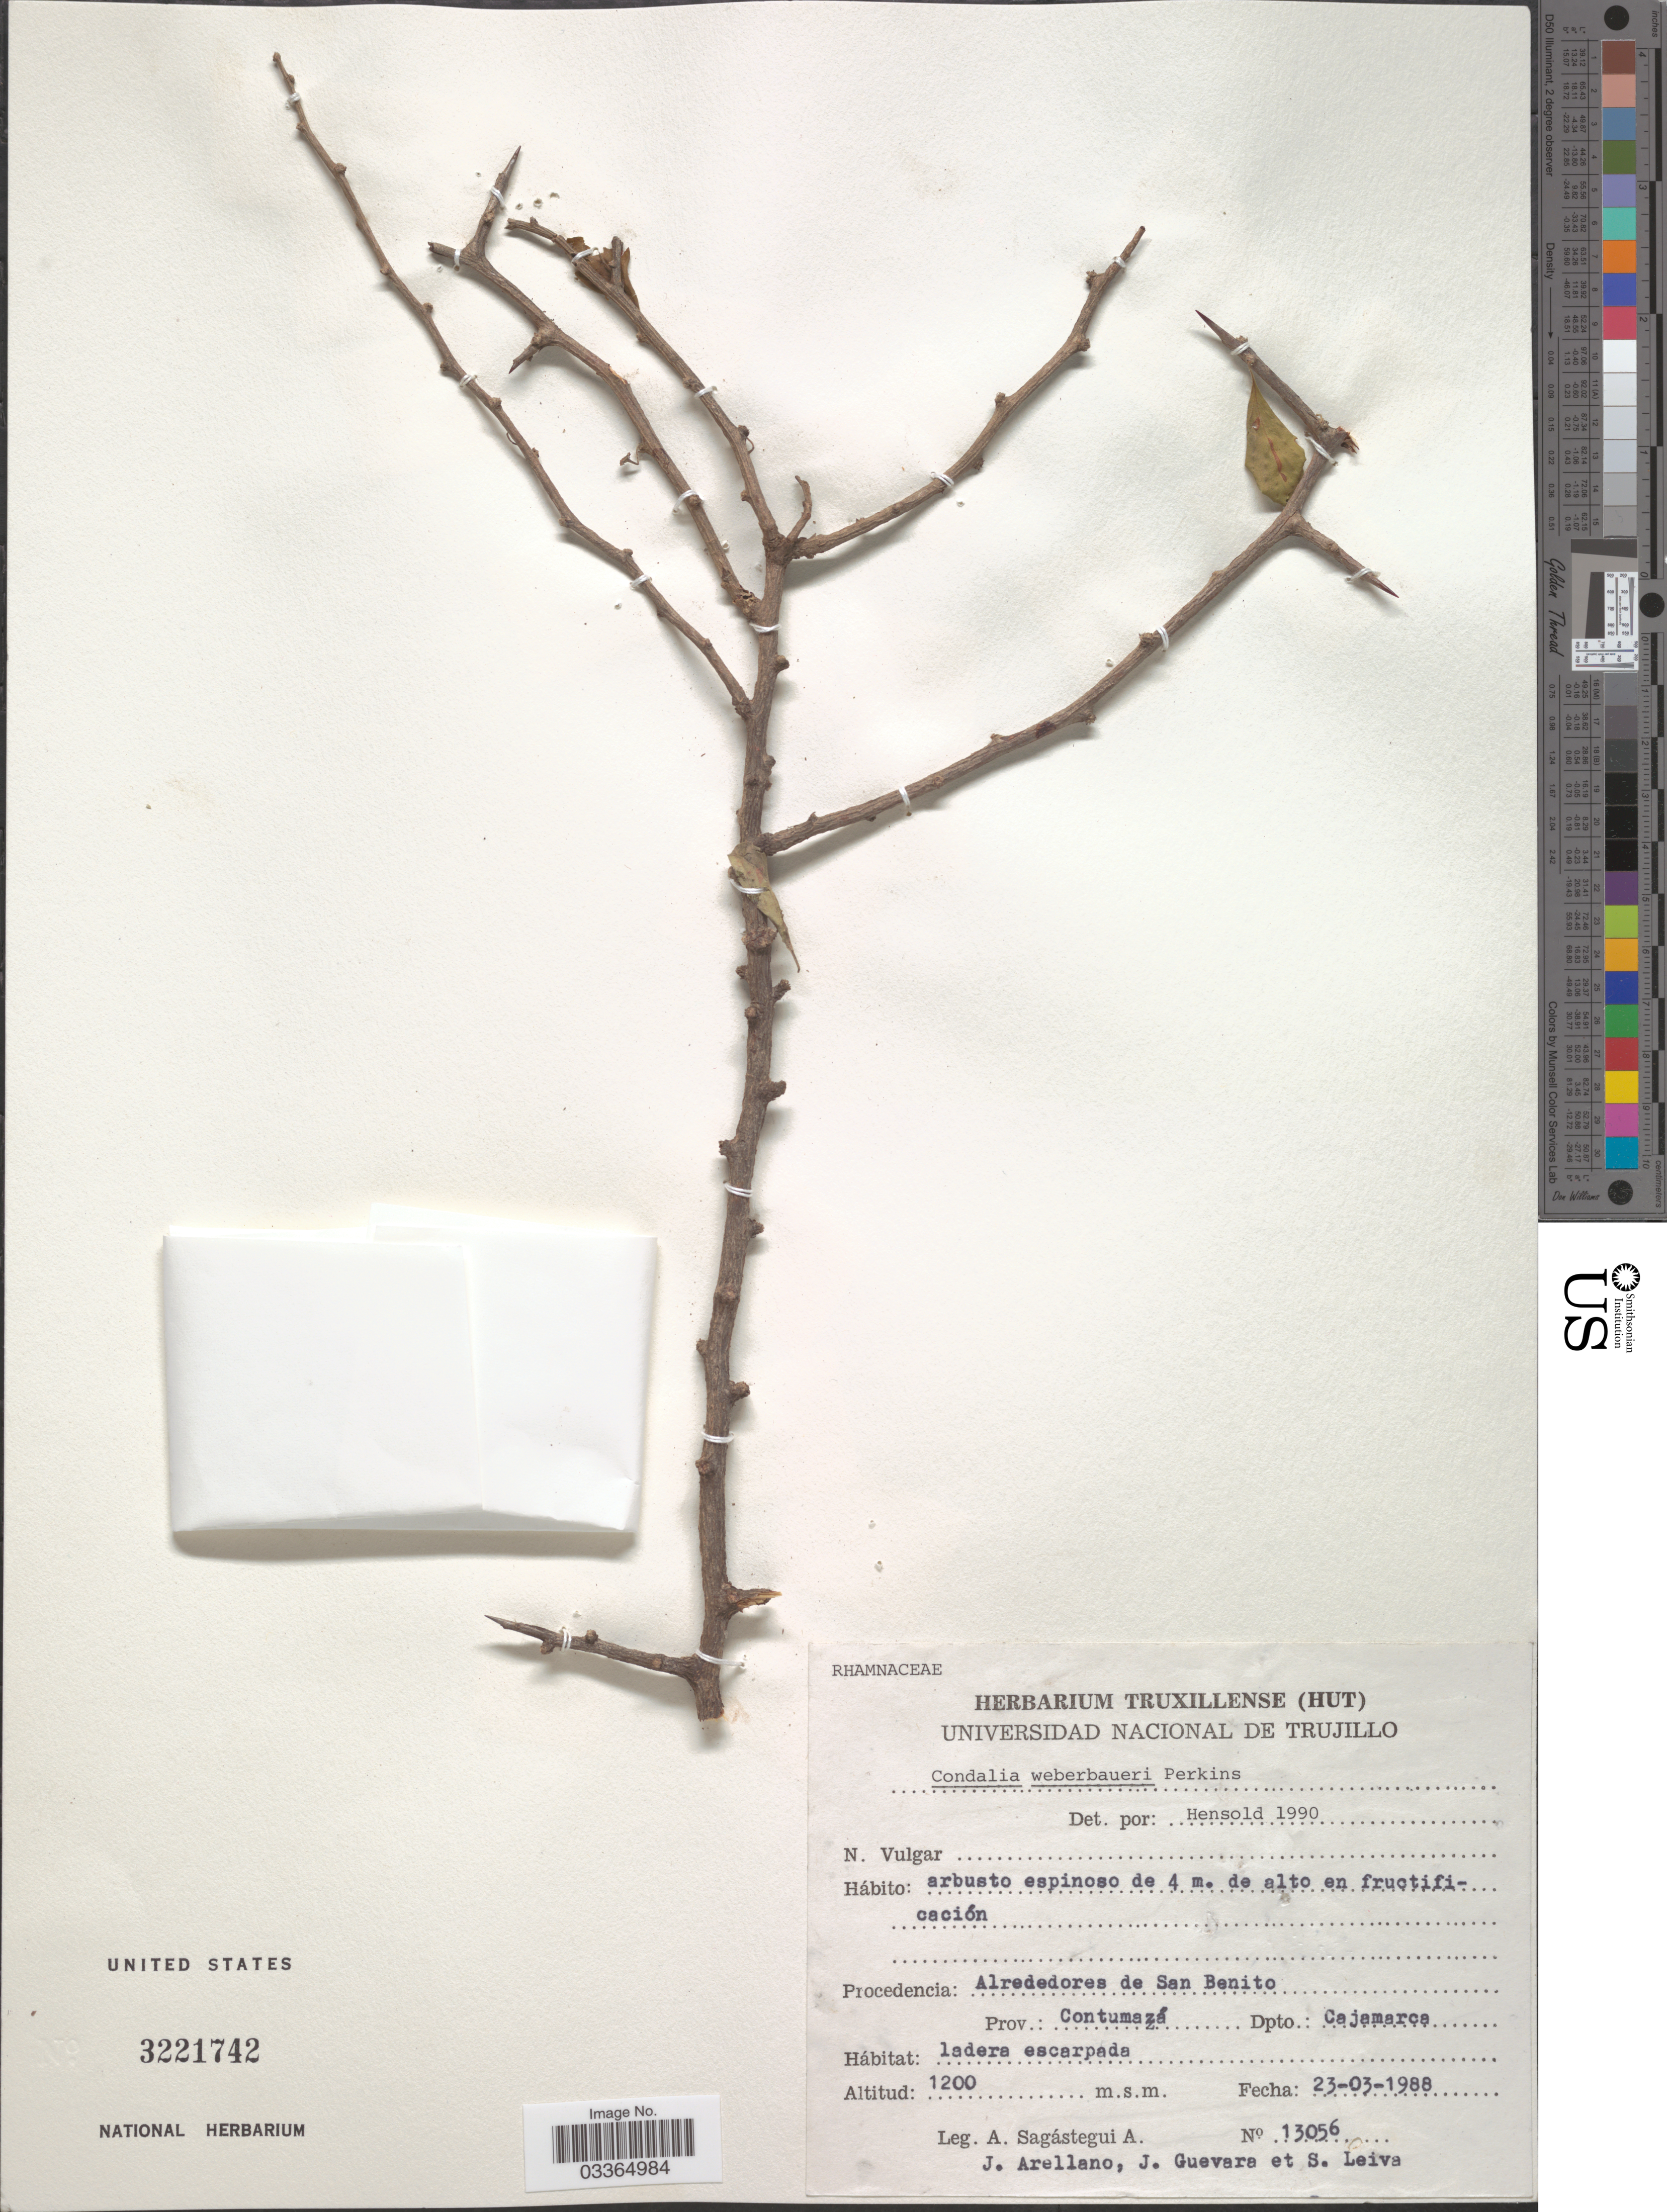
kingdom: Plantae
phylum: Tracheophyta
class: Magnoliopsida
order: Rosales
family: Rhamnaceae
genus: Condalia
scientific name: Condalia weberbaueri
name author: Perkins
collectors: A. Sagástegui A., J. Arellano, J. Guevara & S. Leiva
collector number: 13056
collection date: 1988-03-23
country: Peru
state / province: Cajamarca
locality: Procedencia: Alrededores de San Benito, Prov. Contumazá, Dpto. Cajamarca.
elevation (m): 1200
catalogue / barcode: US 3221742